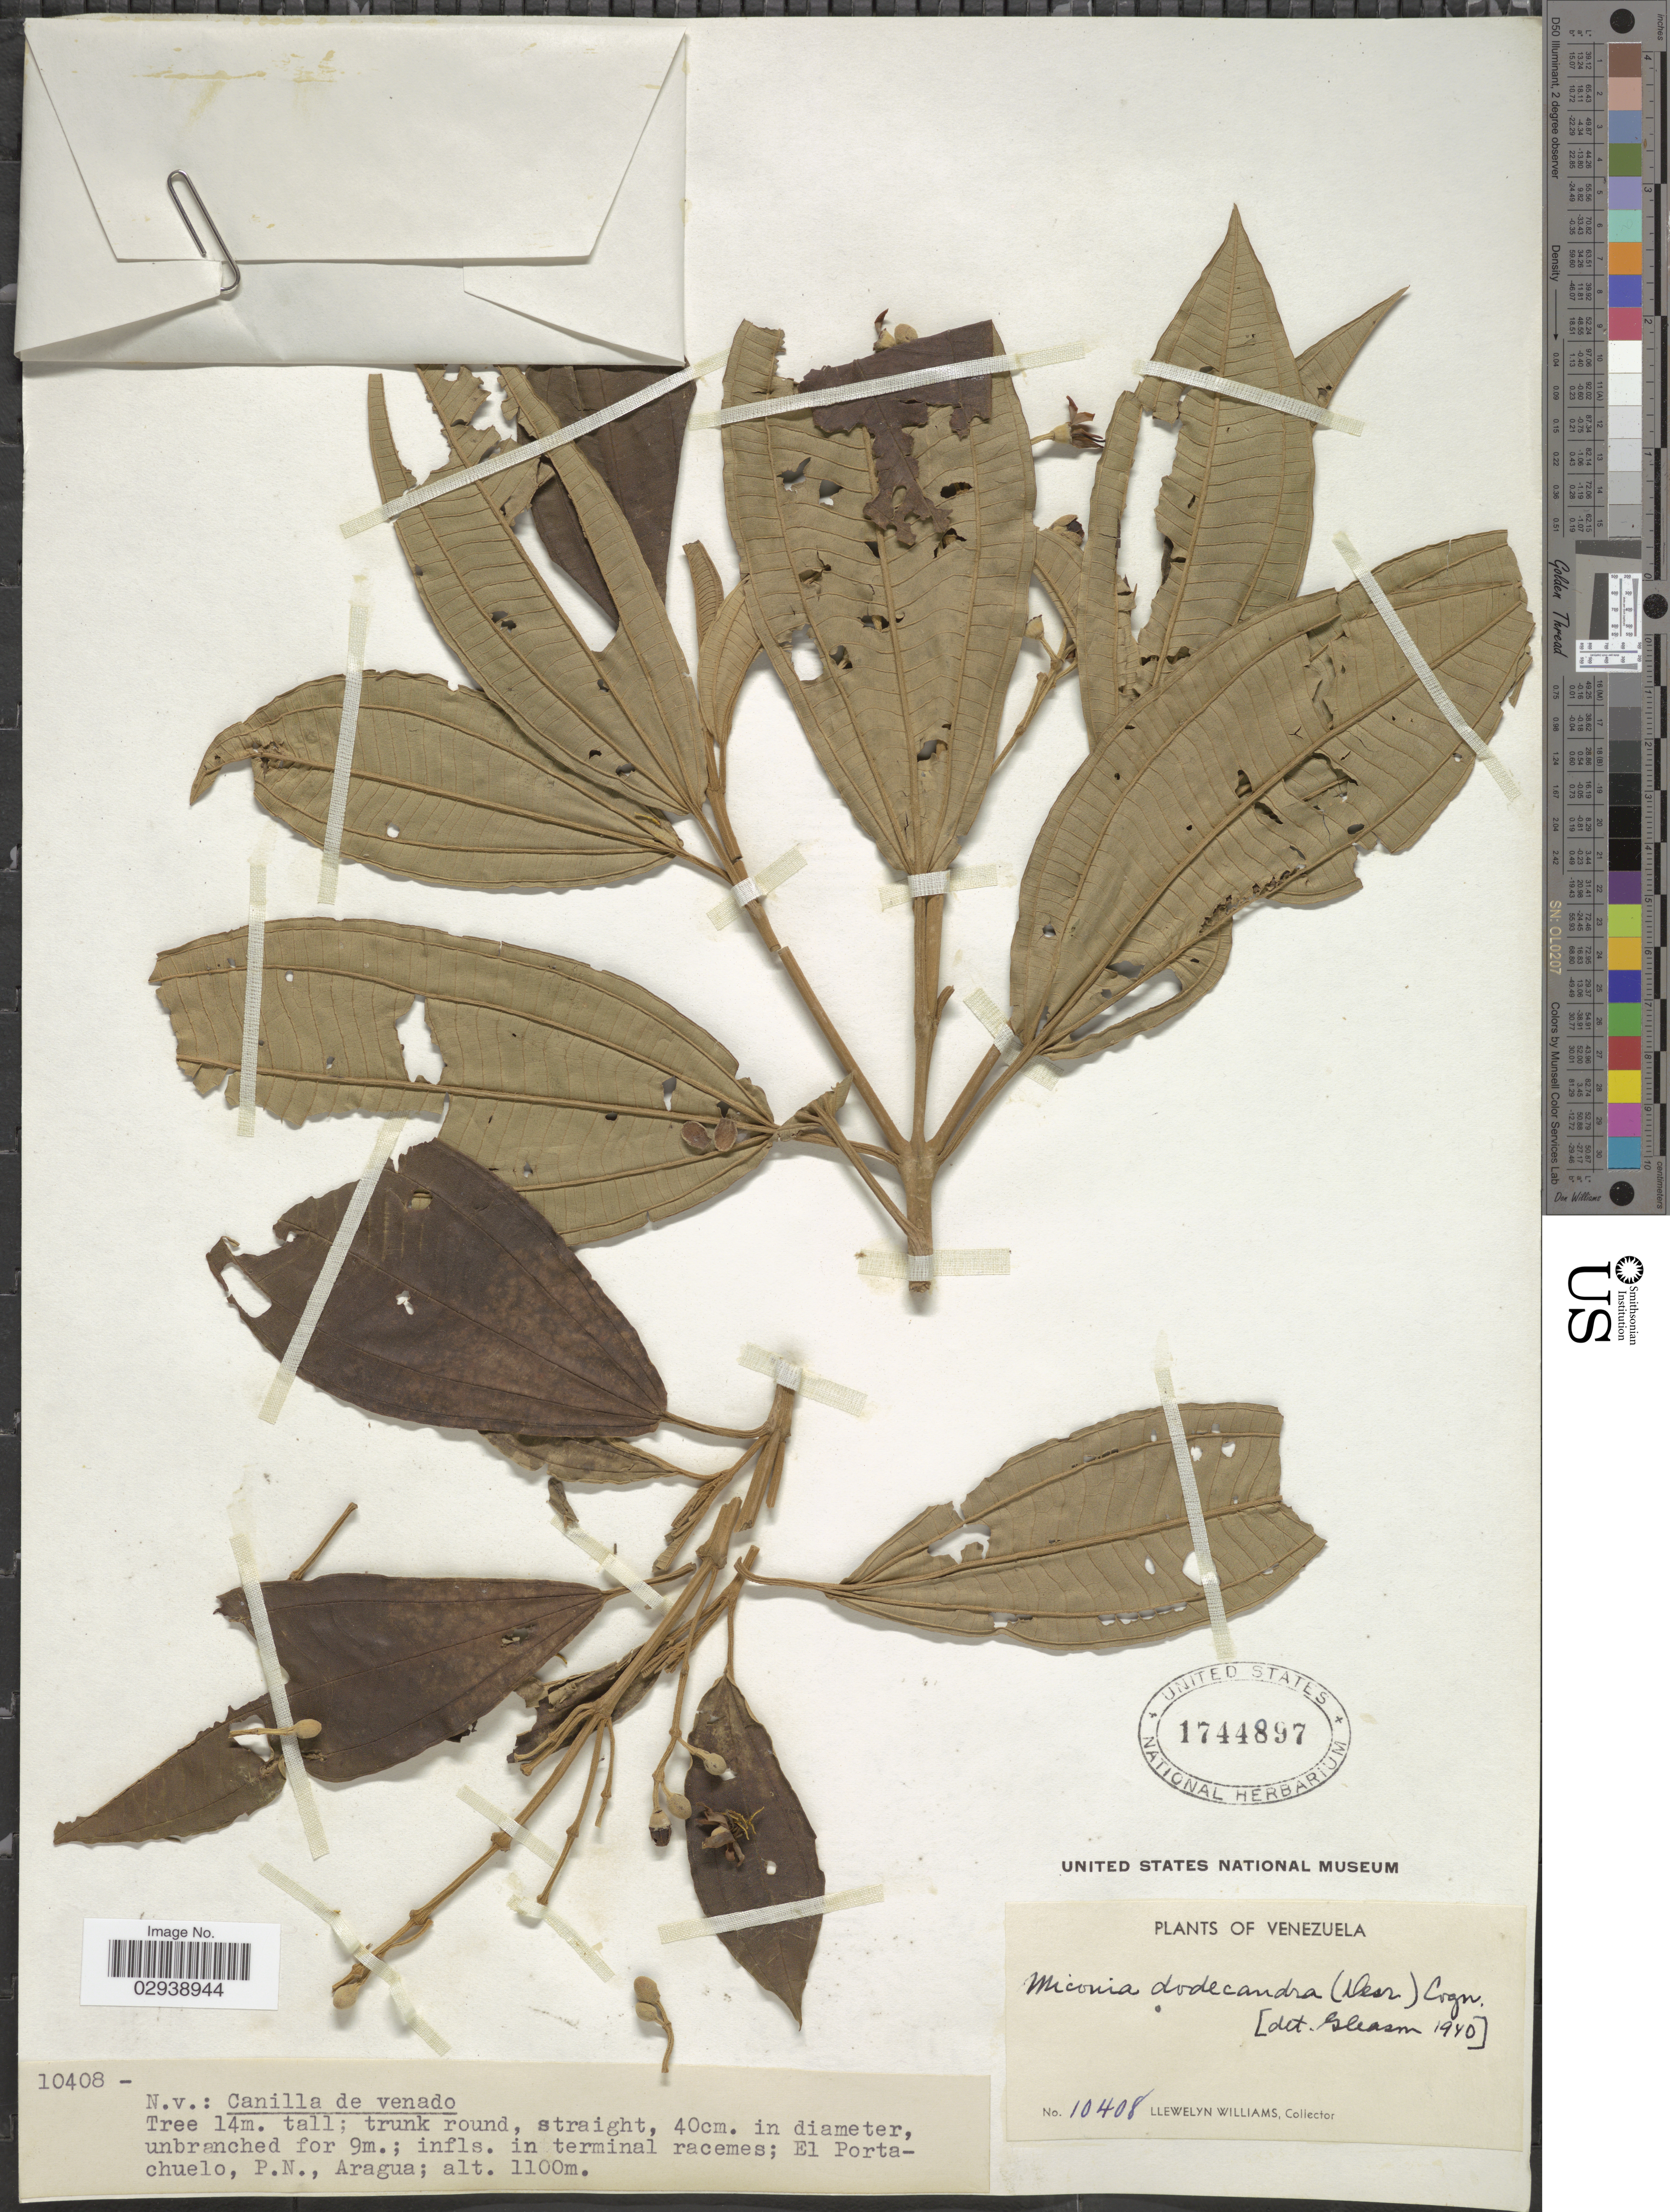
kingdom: Plantae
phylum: Tracheophyta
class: Magnoliopsida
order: Myrtales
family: Melastomataceae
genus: Miconia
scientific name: Miconia dodecandra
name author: Cogn.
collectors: Ll. Williams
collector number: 10408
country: Venezuela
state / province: Aragua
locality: El Portachuelo, P.N., Aragua.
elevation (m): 1100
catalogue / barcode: US 1744897